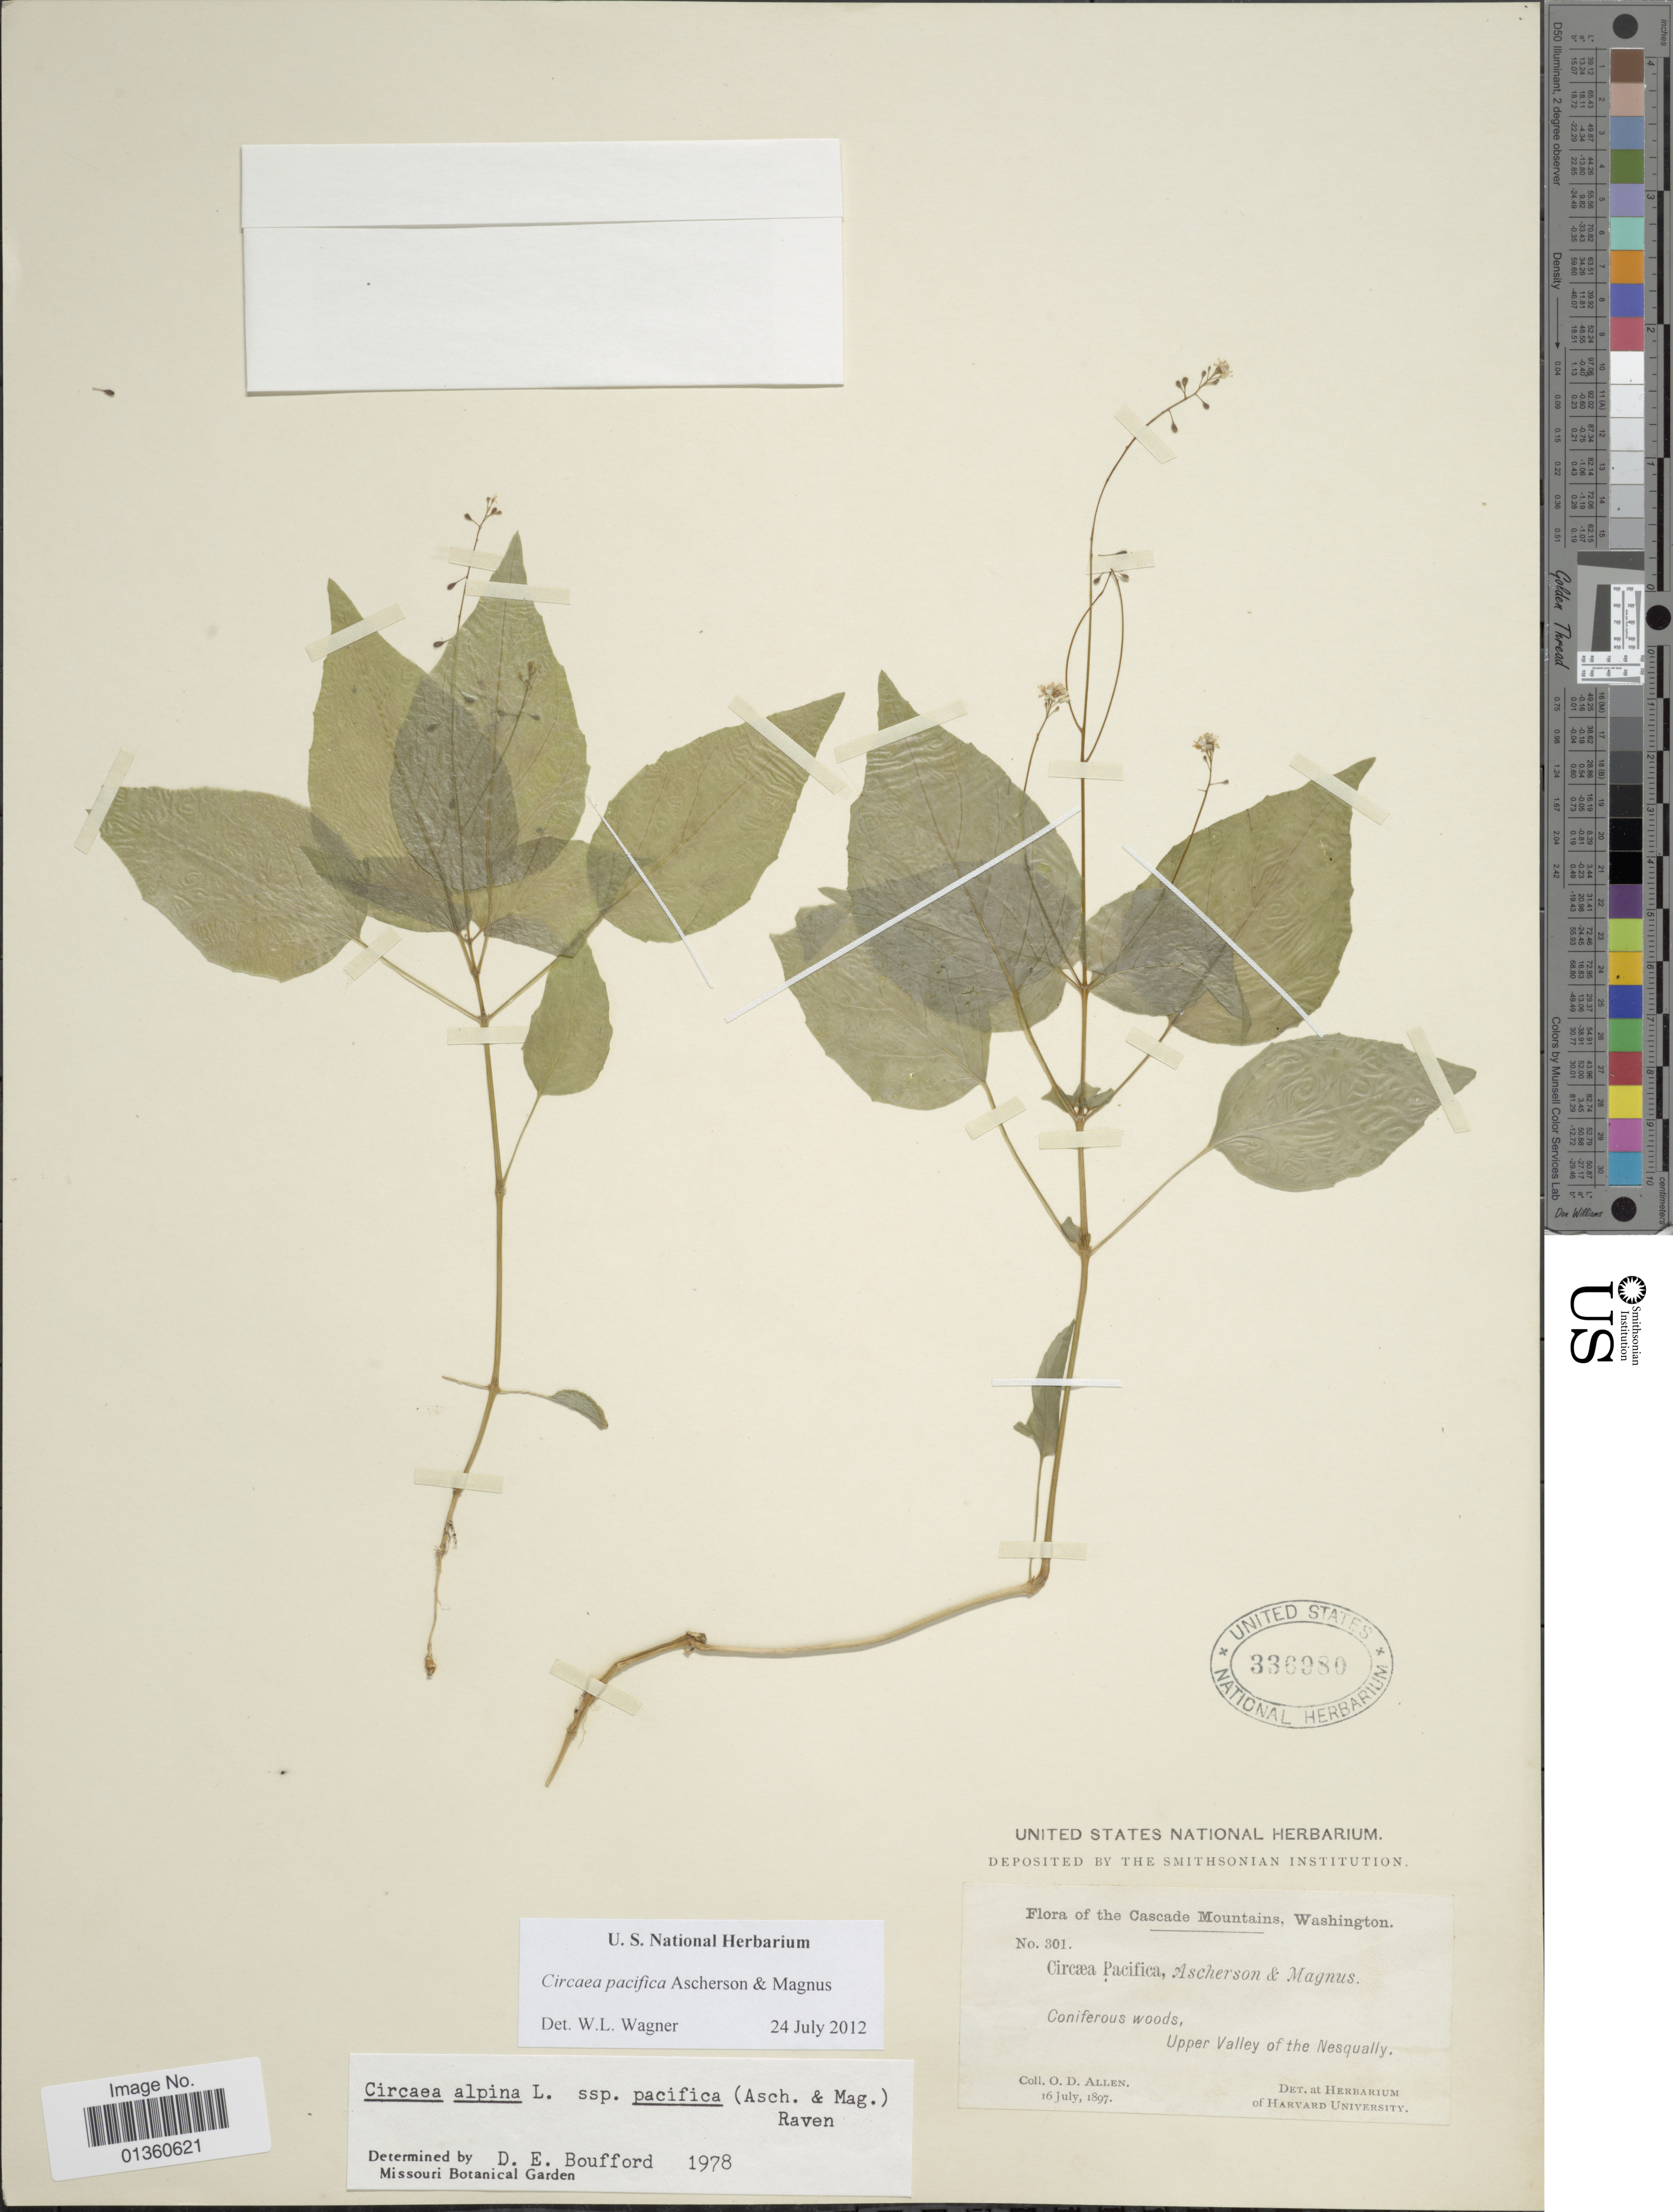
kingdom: Plantae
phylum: Tracheophyta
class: Magnoliopsida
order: Myrtales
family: Onagraceae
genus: Circaea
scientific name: Circaea pacifica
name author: Asch. & Magnus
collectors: O. D. Allen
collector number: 301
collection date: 1897-07-16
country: United States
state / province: Washington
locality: Cascade Mountains. Upper Valley of the Nesqually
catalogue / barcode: US 336980